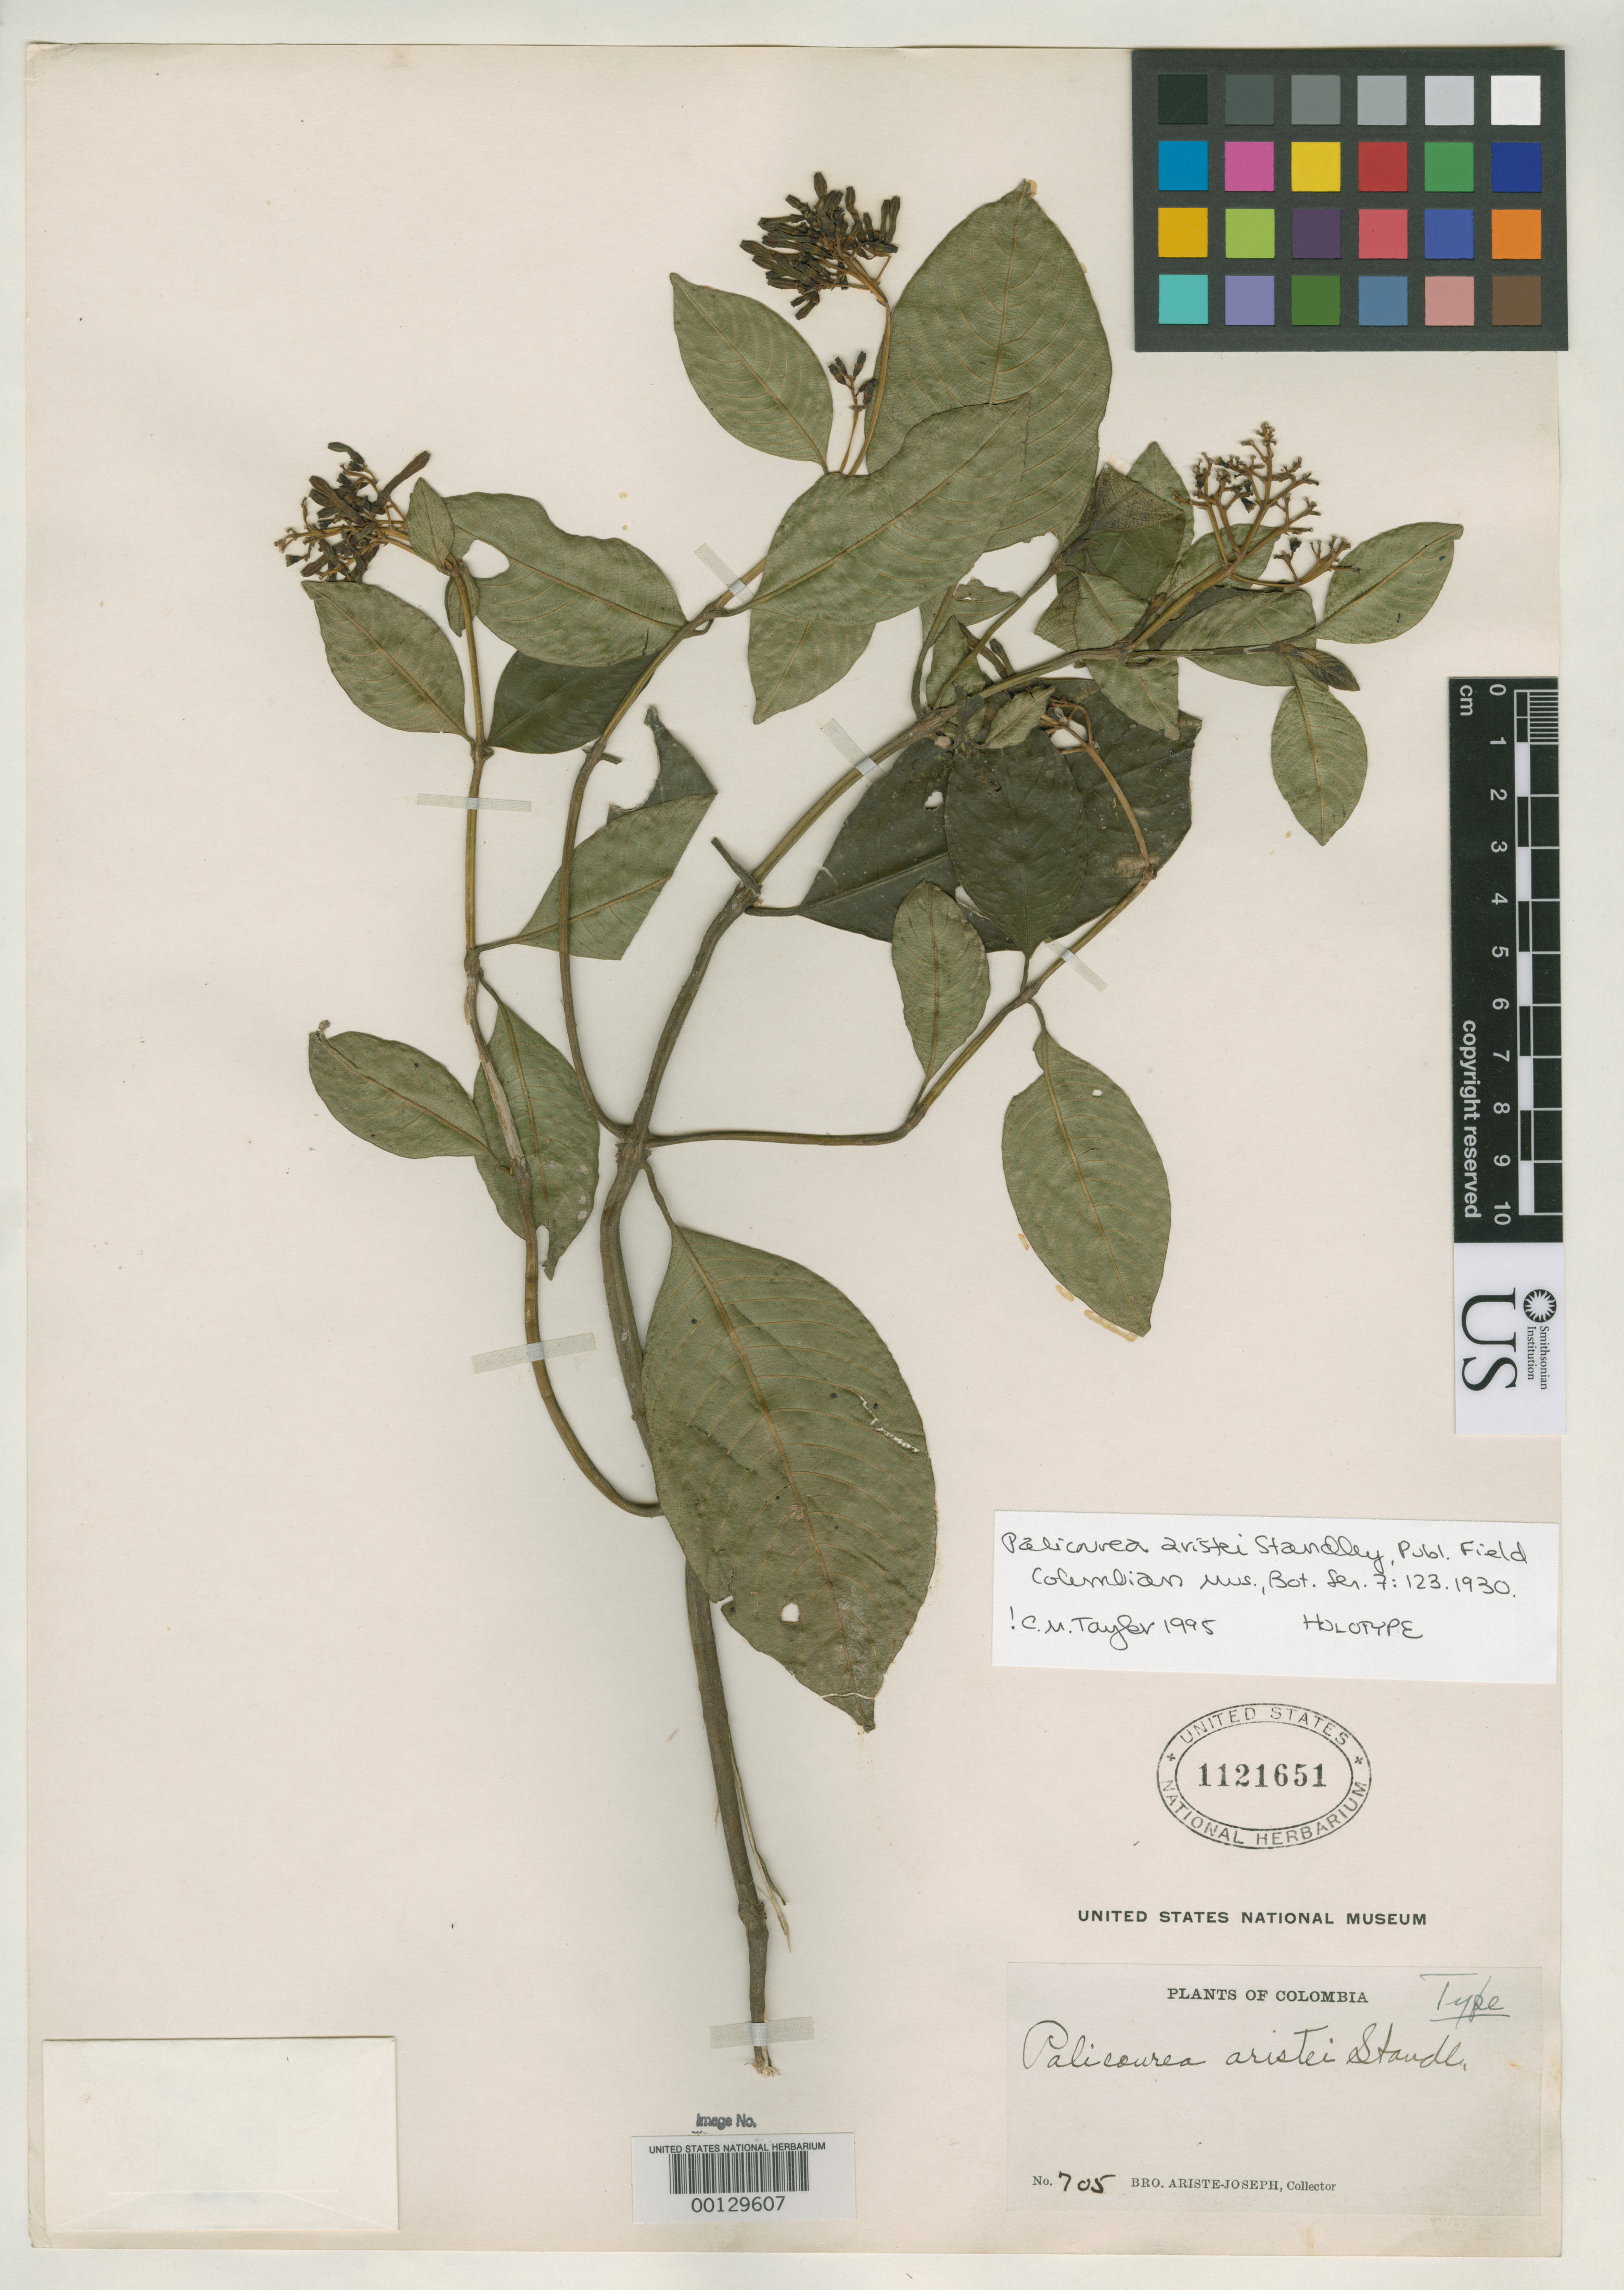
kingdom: Plantae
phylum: Tracheophyta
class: Magnoliopsida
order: Gentianales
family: Rubiaceae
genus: Palicourea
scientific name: Palicourea aristei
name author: Standl.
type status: Holotype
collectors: Bro. Ariste-Joseph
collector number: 705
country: Colombia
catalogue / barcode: US 1121651